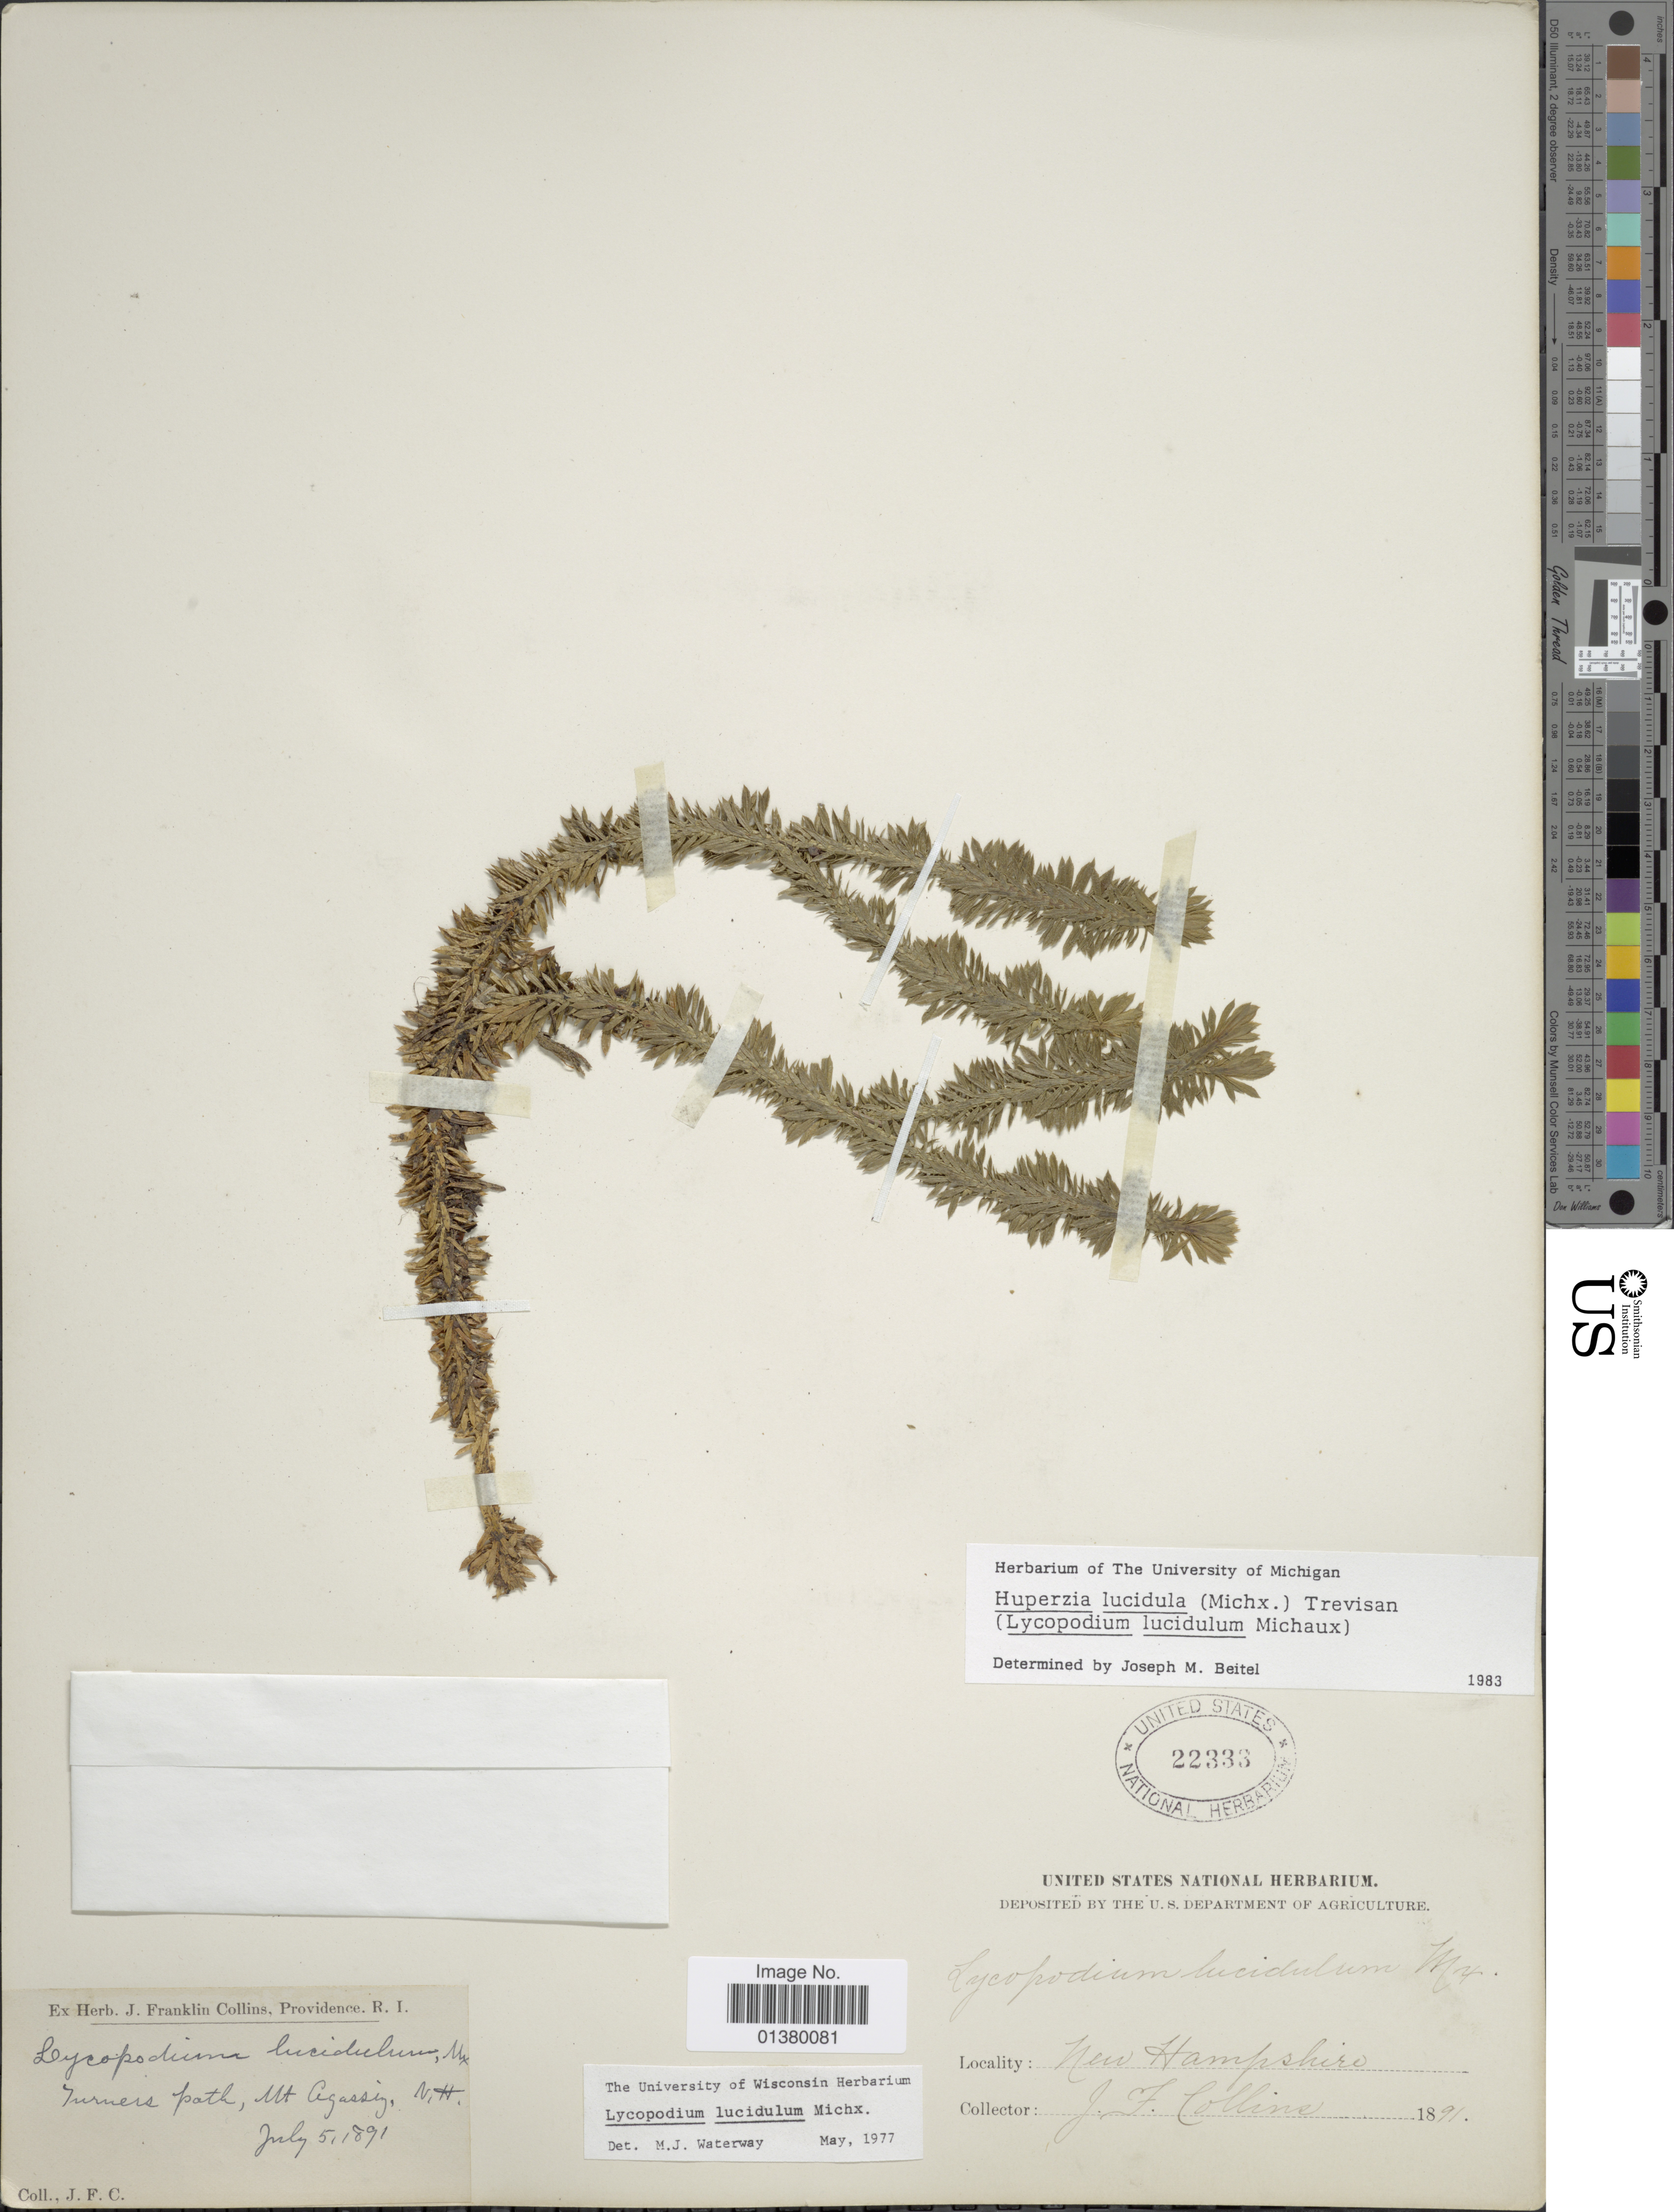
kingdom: Plantae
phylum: Tracheophyta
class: Lycopodiopsida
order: Lycopodiales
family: Lycopodiaceae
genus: Huperzia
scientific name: Huperzia lucidula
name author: (Michx.) Trevis.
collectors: J. Collins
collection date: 1891-07-05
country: United States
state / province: New Hampshire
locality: Turners path, Mt Agassiz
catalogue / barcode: US 22333